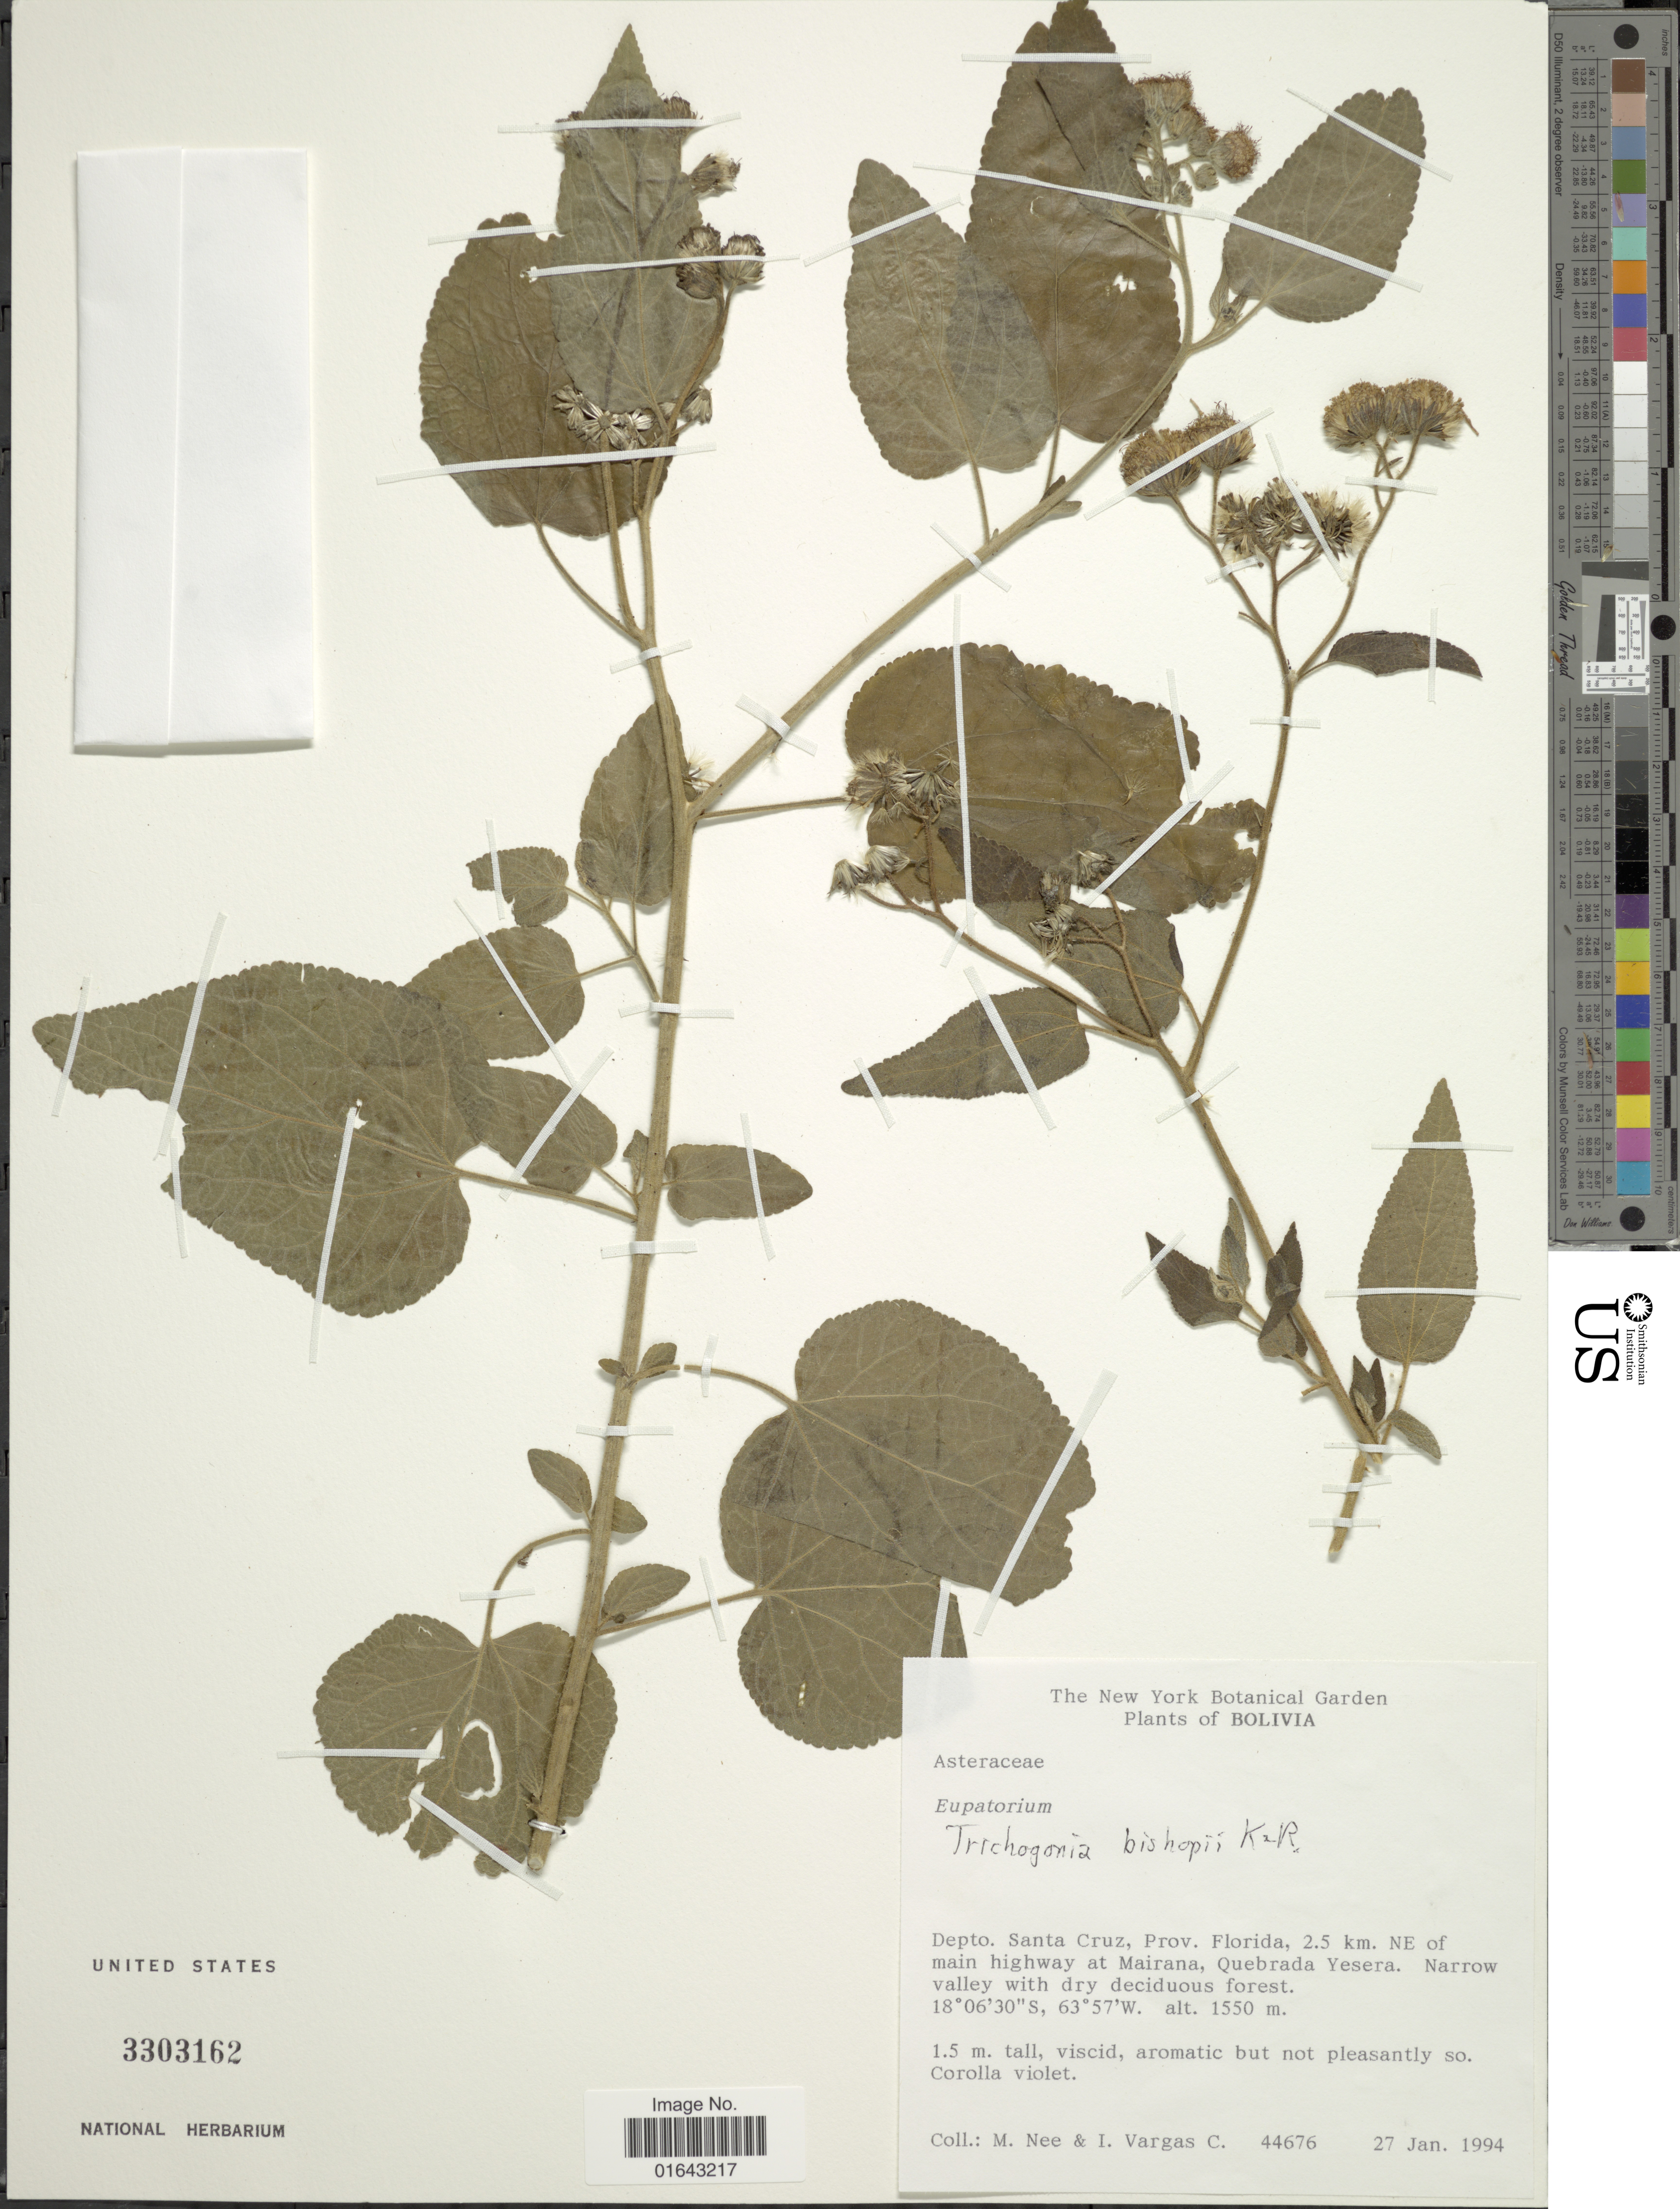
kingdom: Plantae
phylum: Tracheophyta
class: Magnoliopsida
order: Asterales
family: Asteraceae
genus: Trichogonia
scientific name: Trichogonia bishopii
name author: R.M. King & H. Rob.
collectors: M. Nee & I. Vargas C.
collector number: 44676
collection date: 1994-01-27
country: Bolivia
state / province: Santa Cruz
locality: Depto. Santa Cruz, Prov. Florida, 2.5 km. NE of main highway at Mairana, Quebrada Yesera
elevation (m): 1550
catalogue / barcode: US 3303162